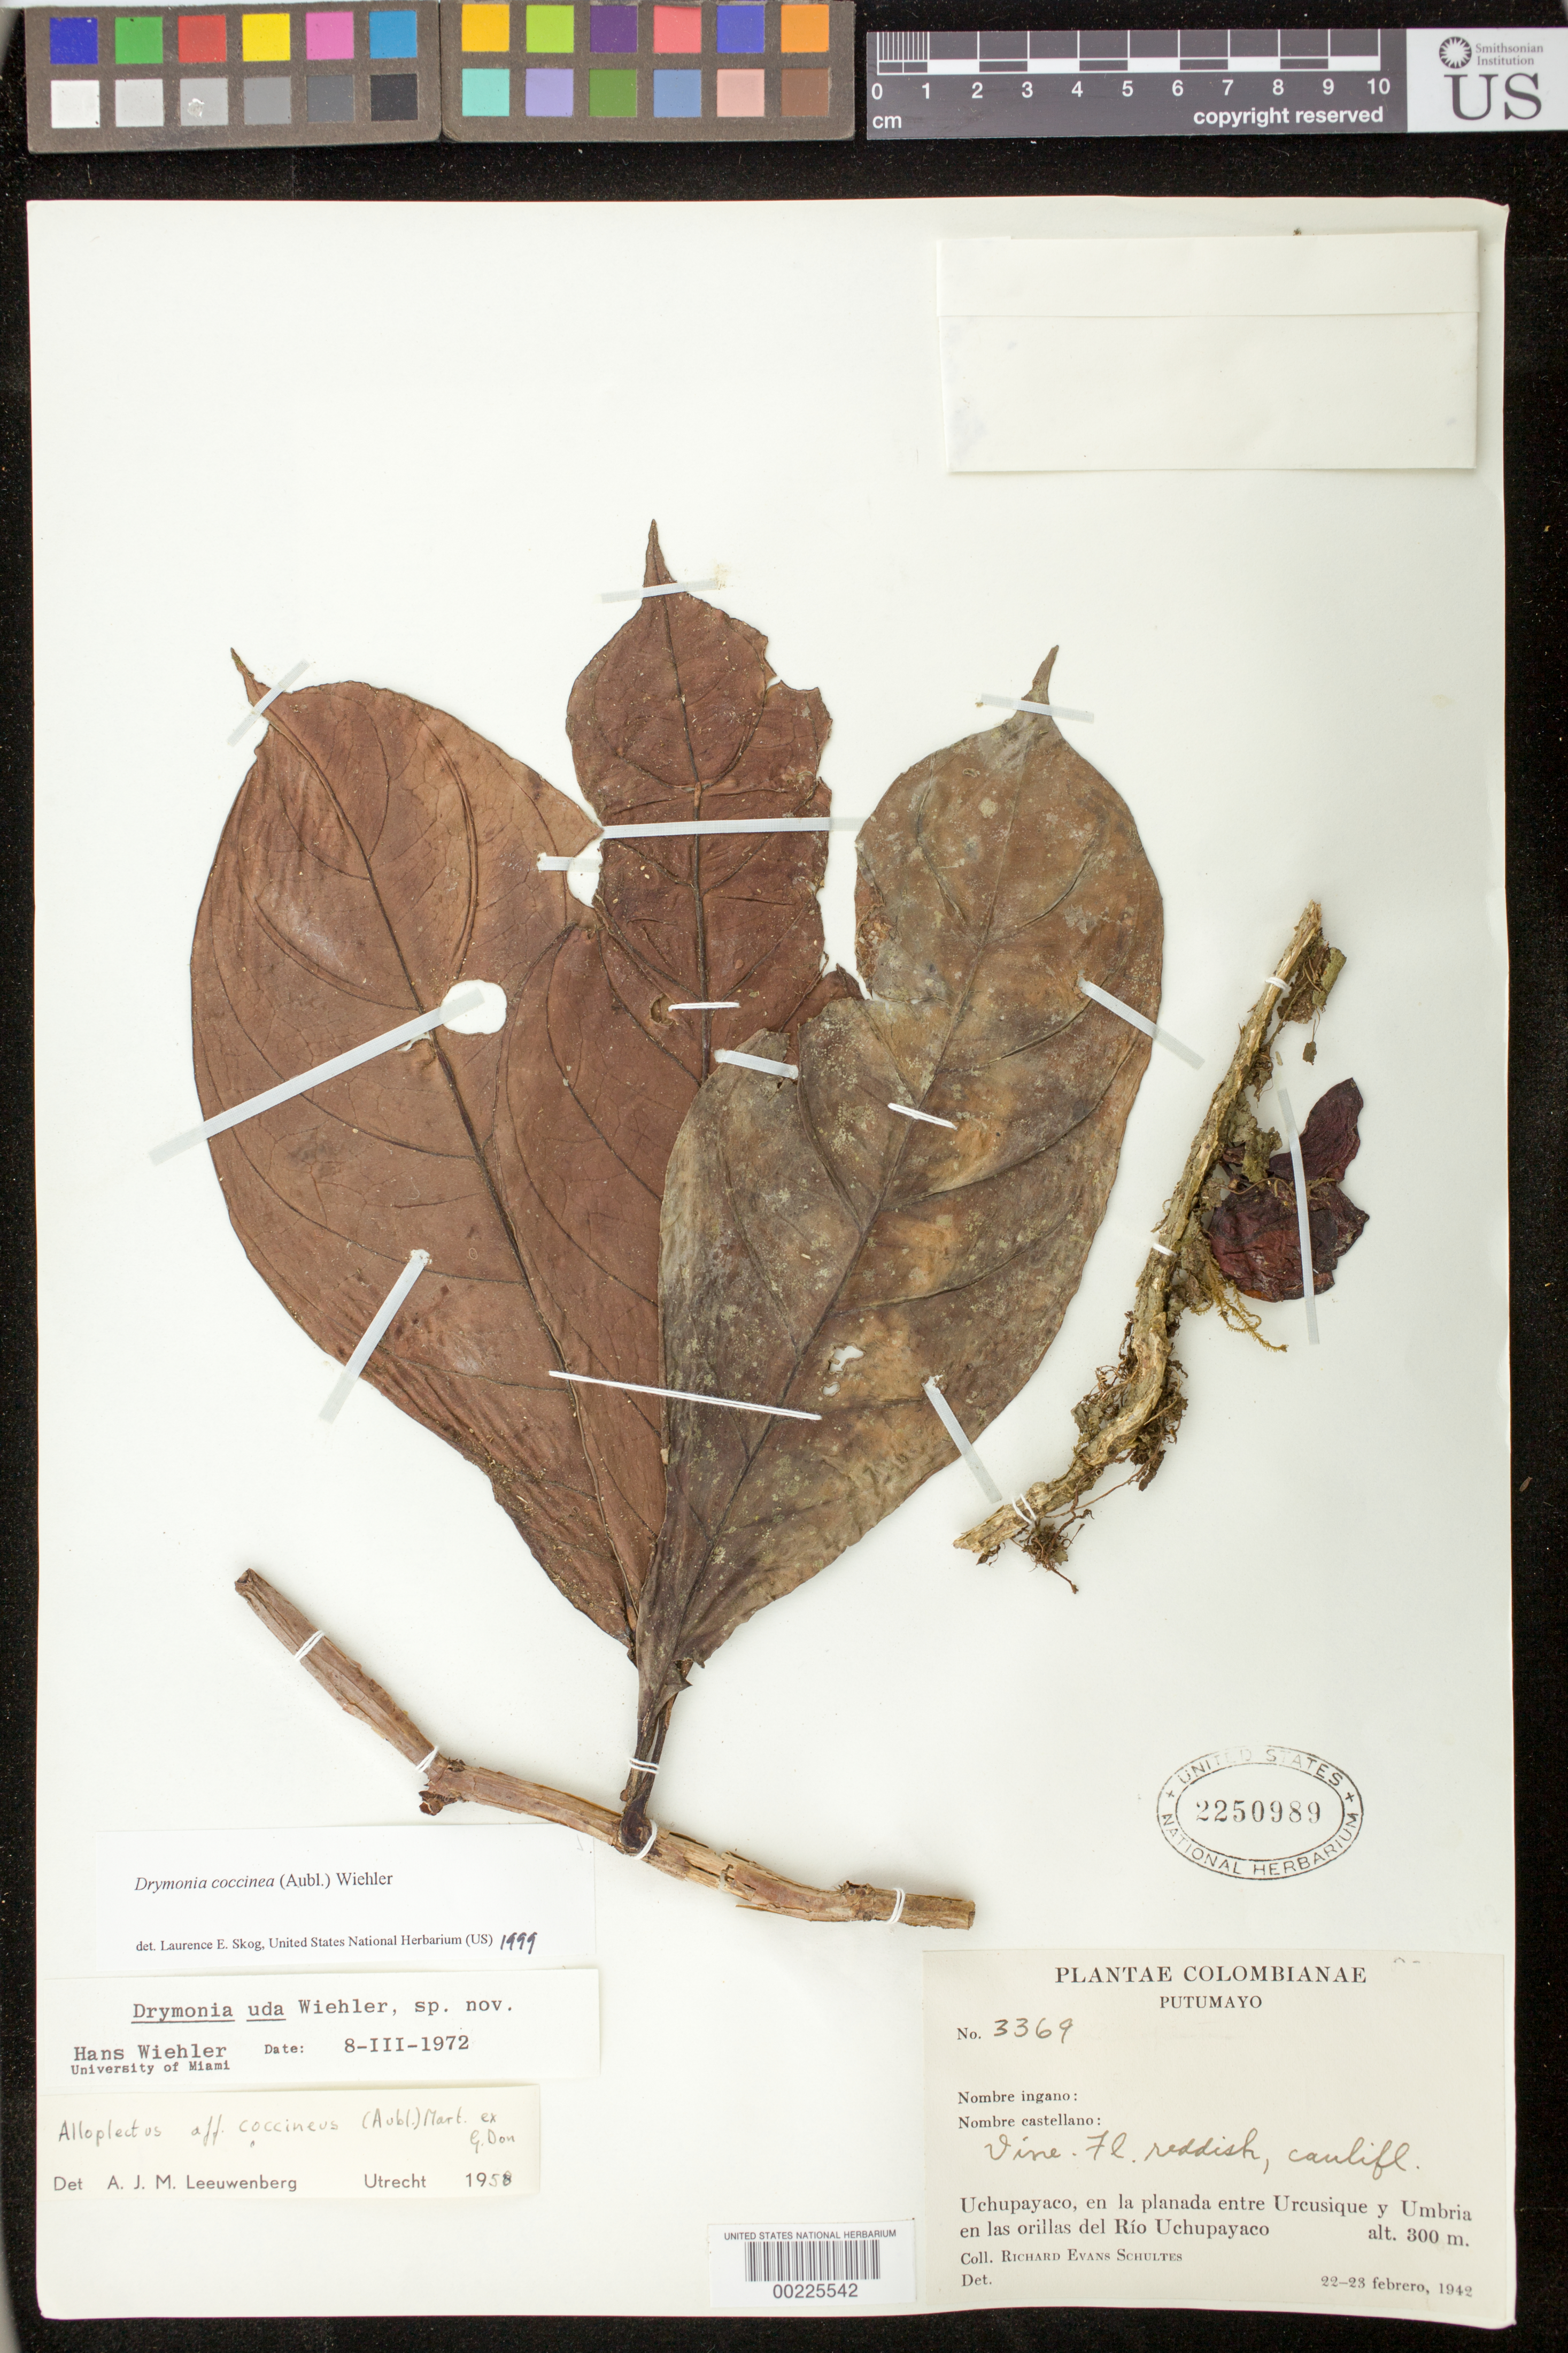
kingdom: Plantae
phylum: Tracheophyta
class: Magnoliopsida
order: Lamiales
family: Gesneriaceae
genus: Drymonia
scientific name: Drymonia coccinea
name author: (Aubl.) Wiehler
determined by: Skog, Laurence E.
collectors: R. E. Schultes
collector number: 3369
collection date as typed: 22-23 Feb 1942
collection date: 1942-02-22/1942-02-23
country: Colombia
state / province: Putumayo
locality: Uchupayaco, en la planada entre Urcusique y Umbria en las orillas del Río Uchupayaco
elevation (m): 300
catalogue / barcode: US 2250989